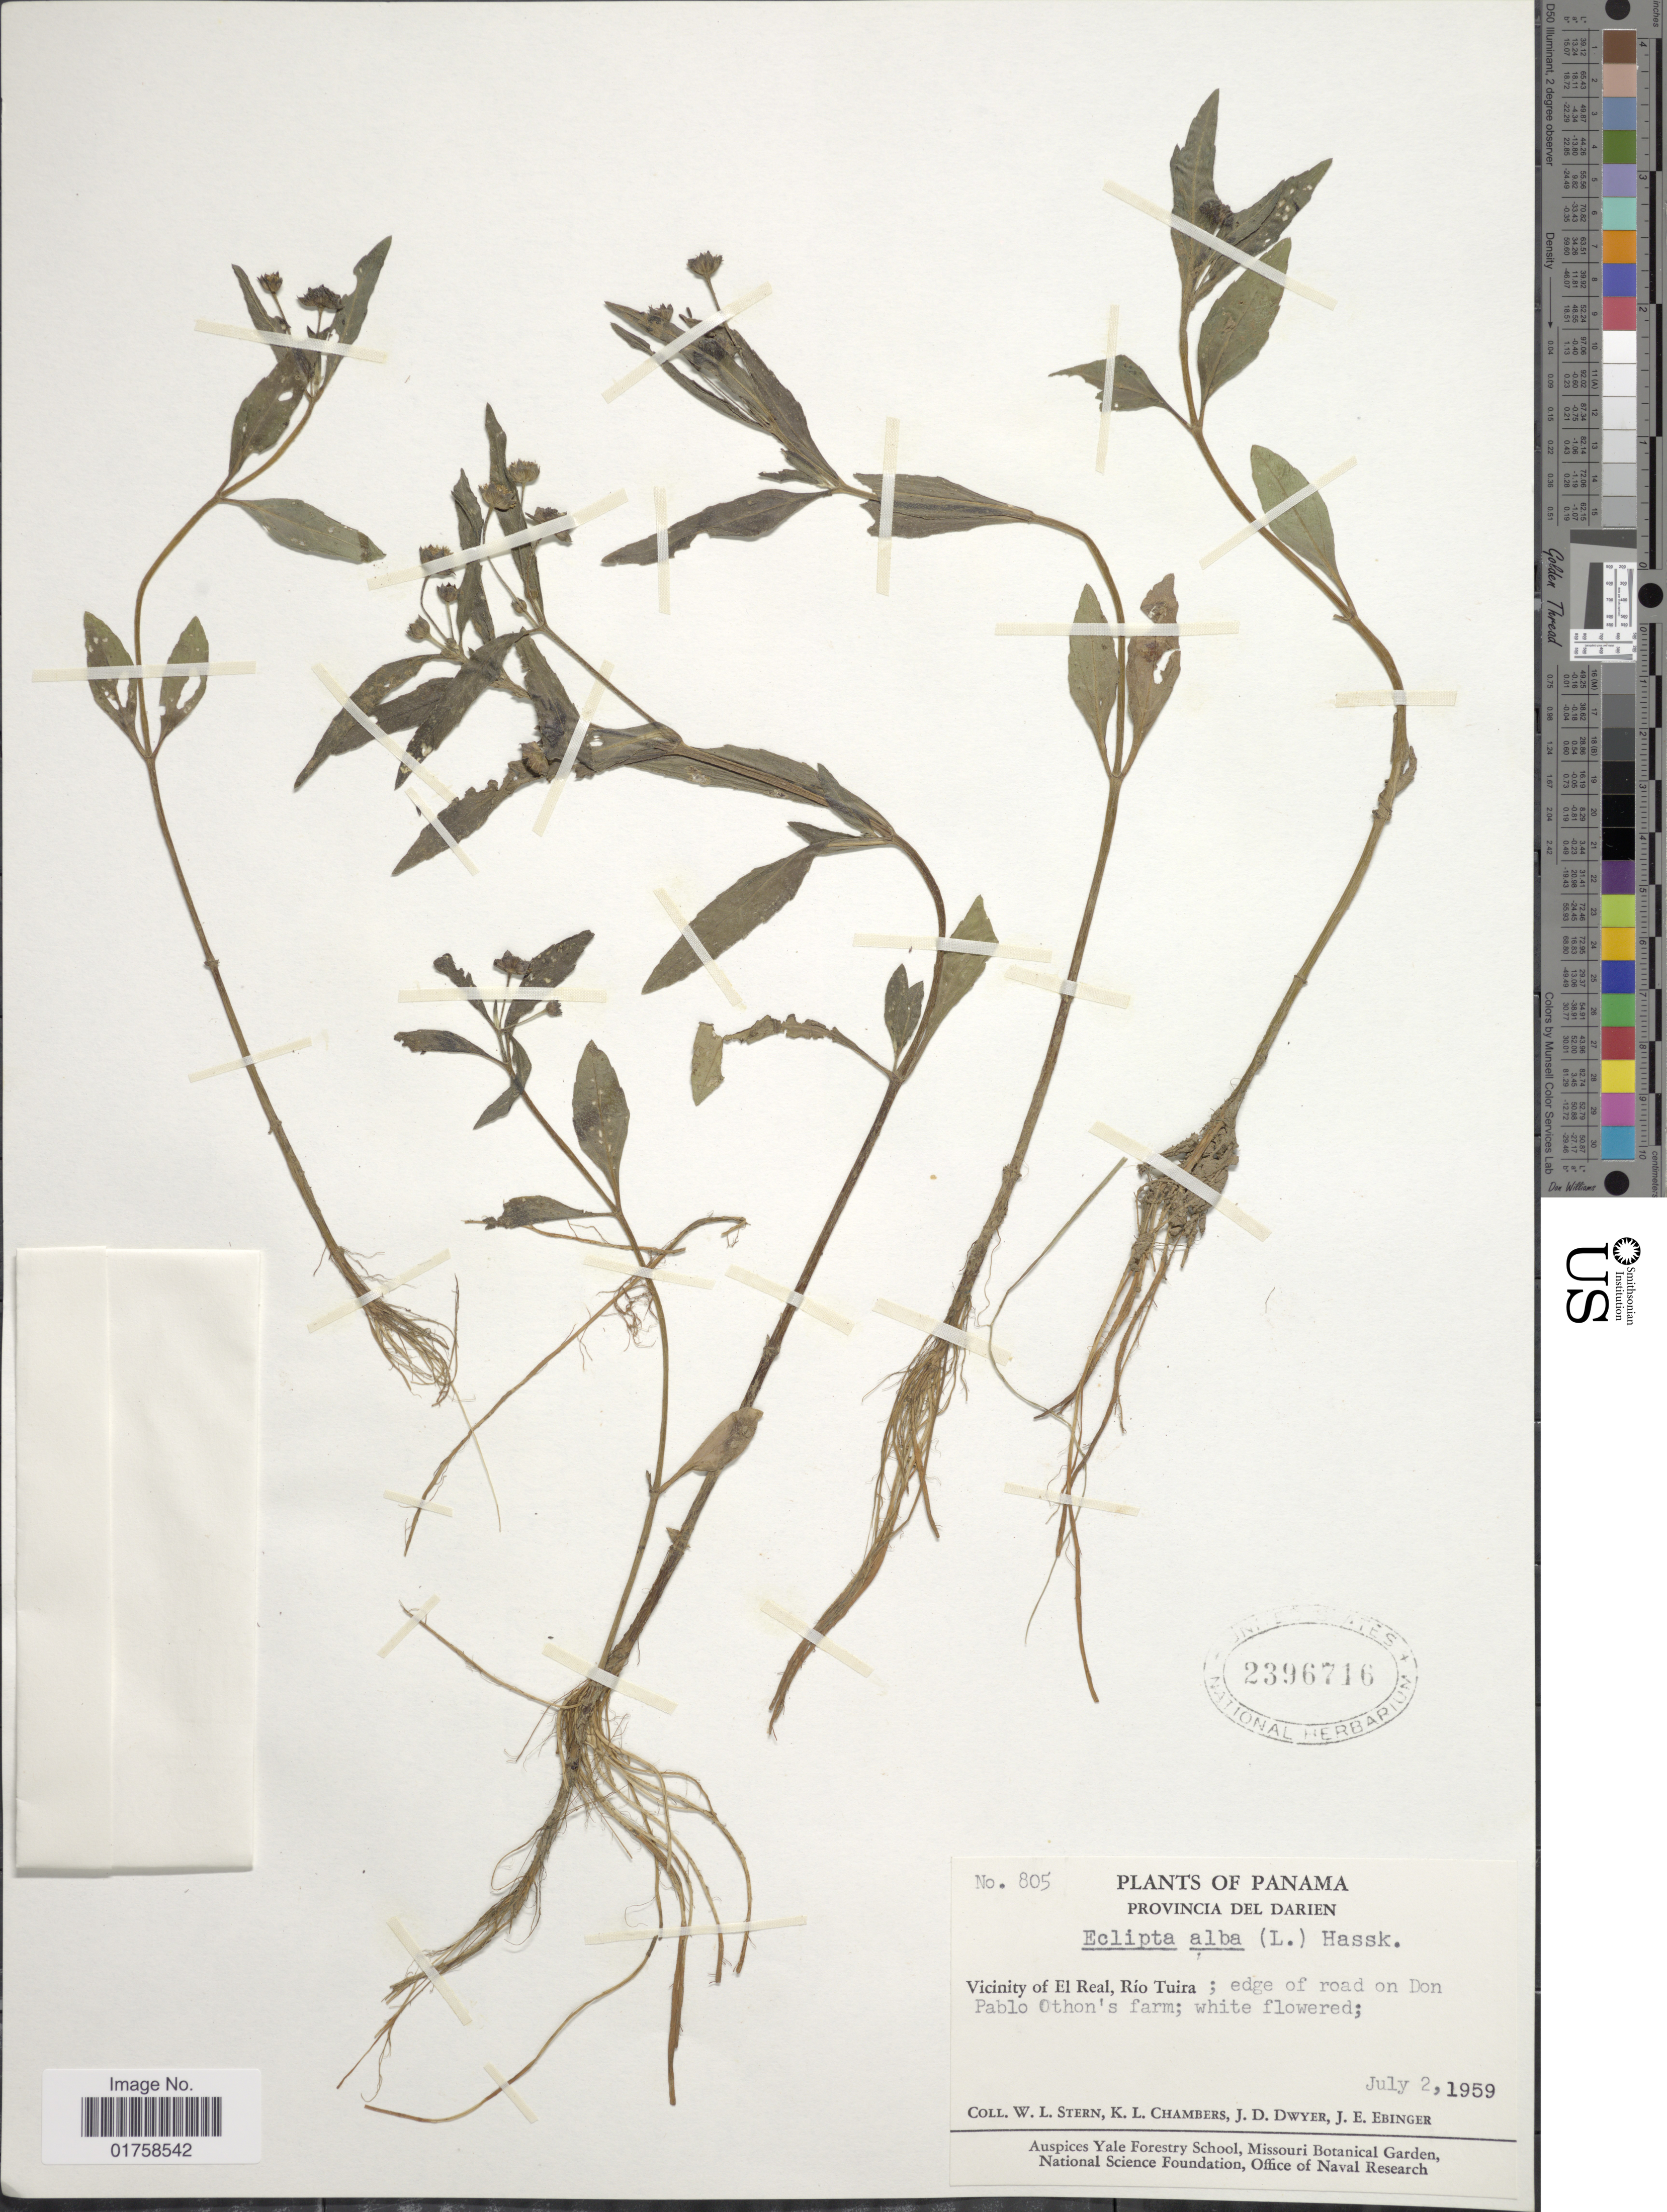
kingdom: Plantae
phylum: Tracheophyta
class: Magnoliopsida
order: Asterales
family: Asteraceae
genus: Eclipta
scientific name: Eclipta alba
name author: (L.) Hassk.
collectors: W. L. Stern, K. Chambers, J. D. Dwyer & J. Ebinger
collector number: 805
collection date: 1959-07-02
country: Panama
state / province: Darién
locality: Panama. Provincia del Darien. Vicinitu of El Real, Rio Tuira; edge of road on Don Pablo Othon;s farm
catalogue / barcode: US 2396716